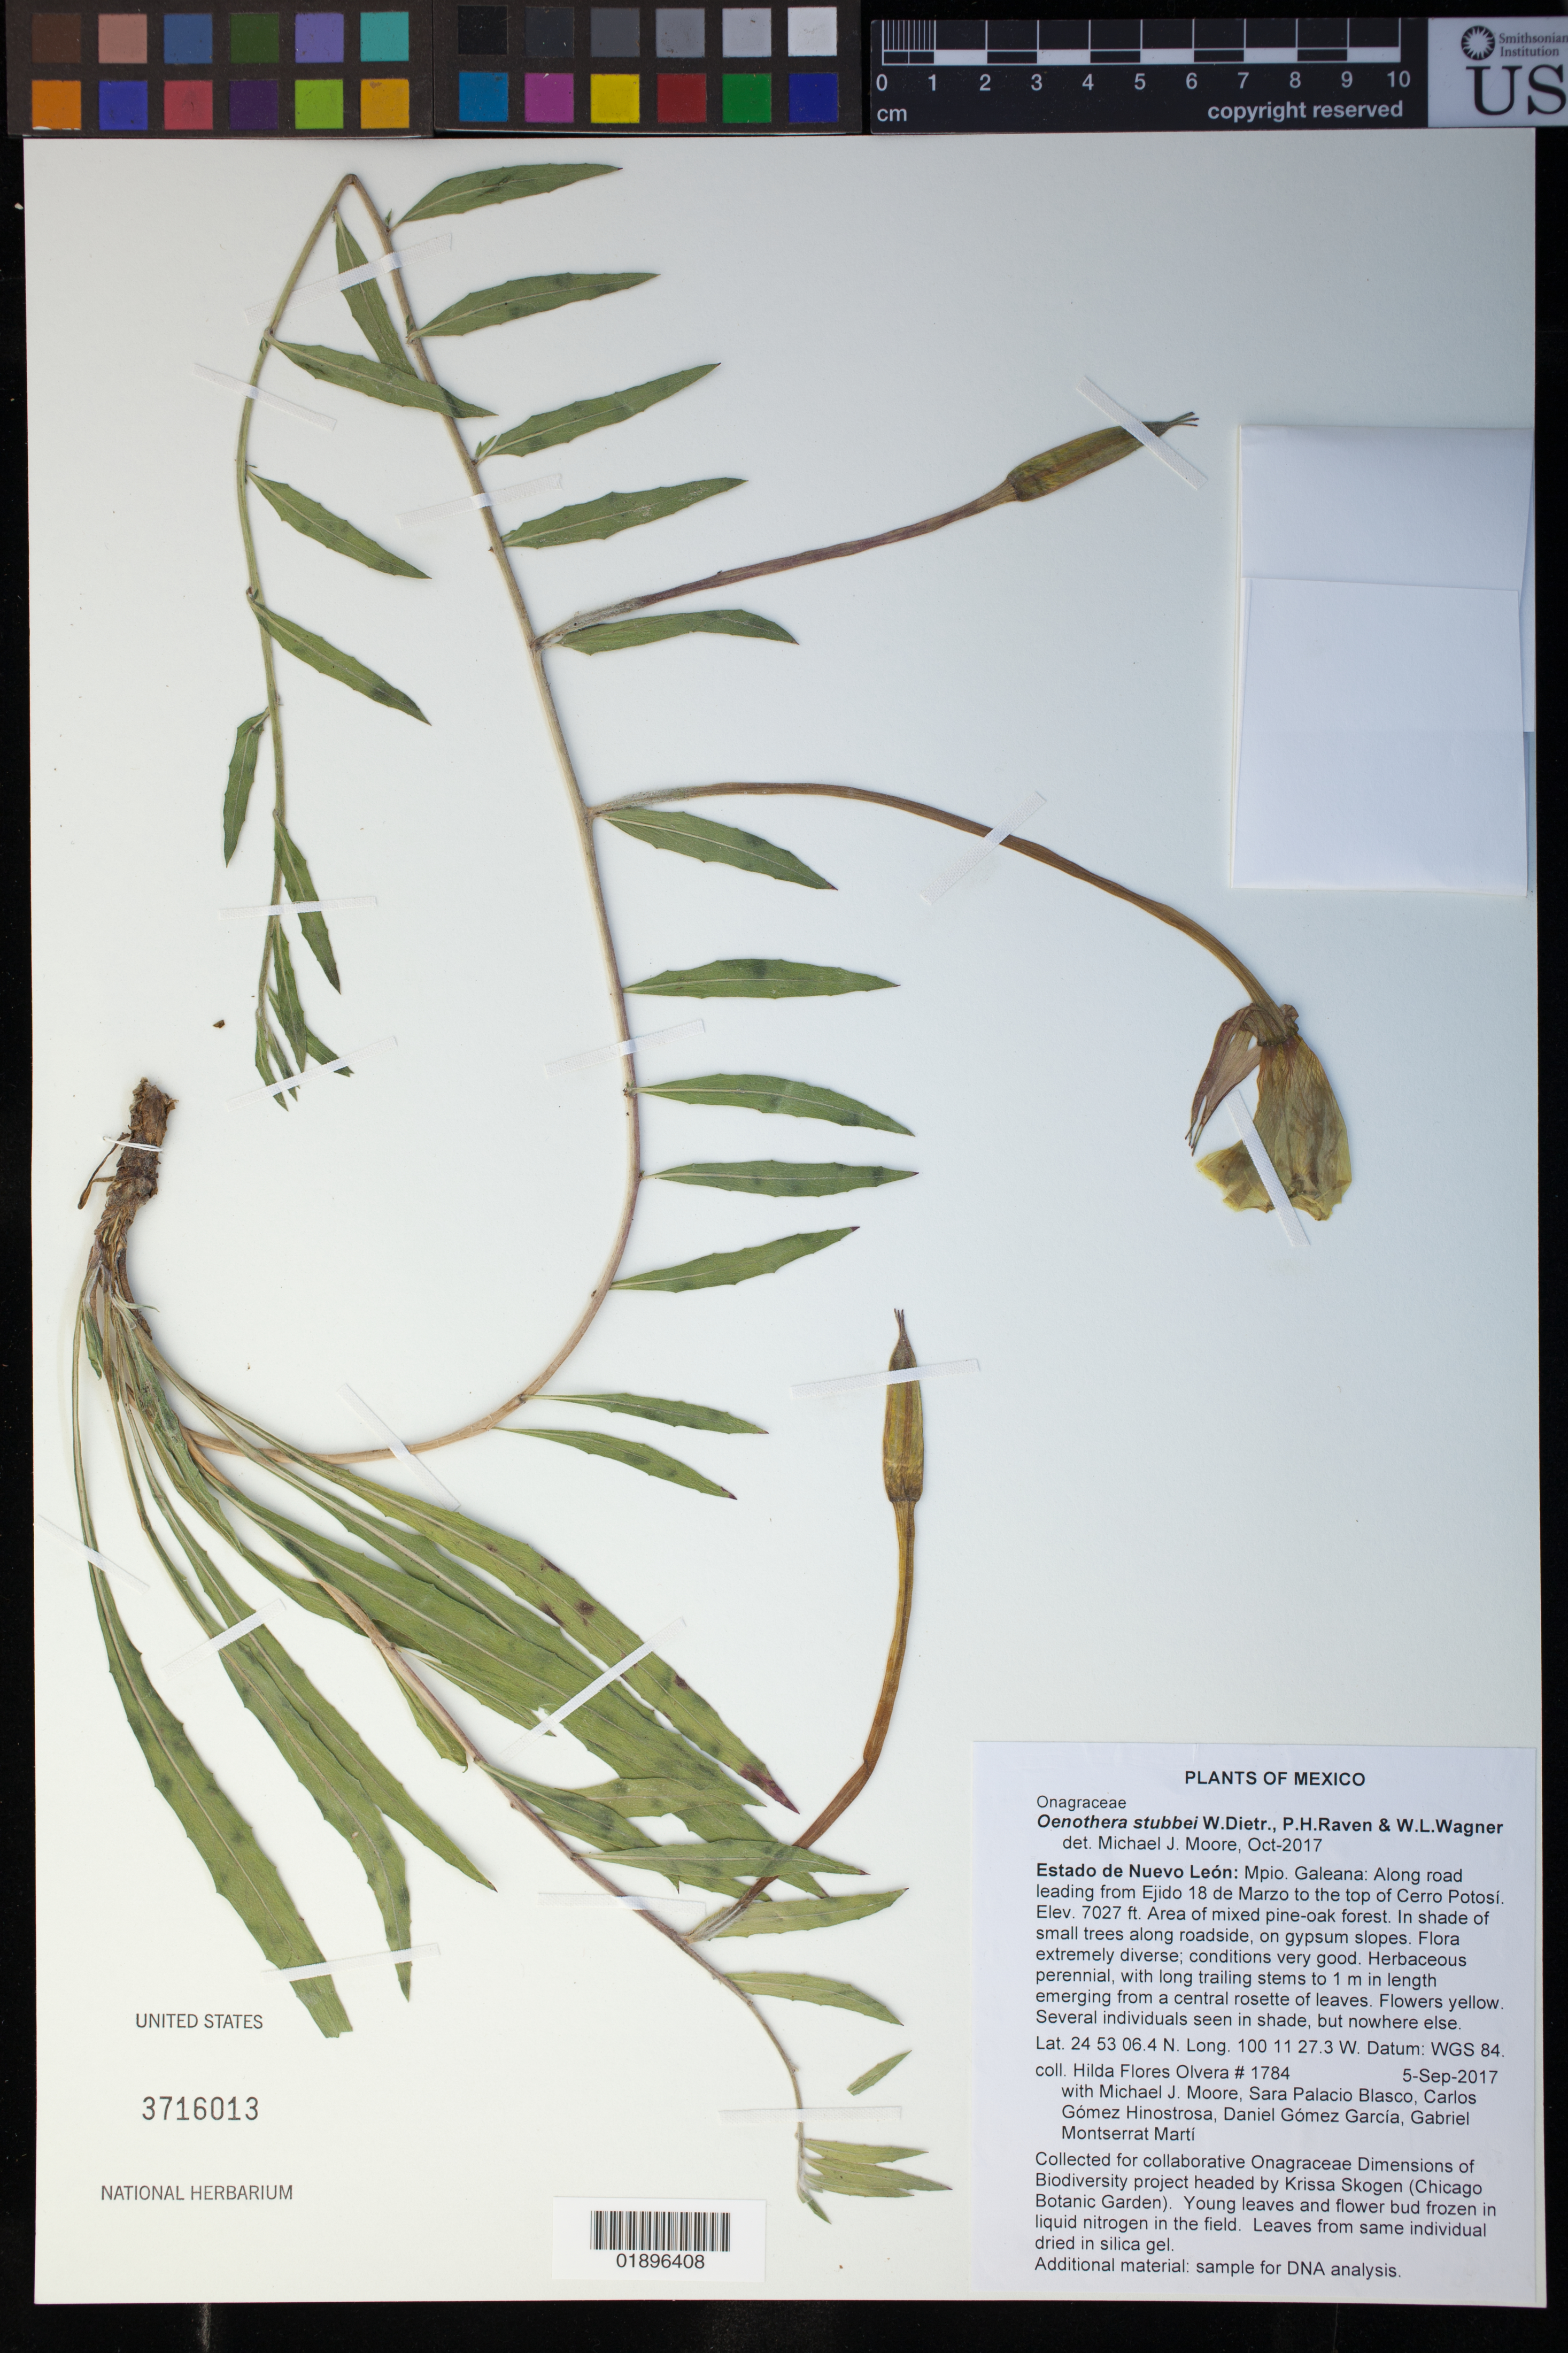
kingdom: Plantae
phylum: Tracheophyta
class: Magnoliopsida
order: Myrtales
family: Onagraceae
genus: Oenothera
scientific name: Oenothera stubbei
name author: W. Dietr. et al.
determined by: Moore, M. J., Associate Professor (OC), Oberlin College (UNITED STATES)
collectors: H. Flores Olvera, M. J. Moore, S. Palacio Blasco, C. Gómez Hinostrosa, D. Gomez Garcia & G. Montserrat Marti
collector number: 1784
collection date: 2017-09-05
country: Mexico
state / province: Nuevo León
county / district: Galeana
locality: Along road leading from Ejido 18 de Marzo to the top of Cerro Potosi.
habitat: Area of mixed pine-oak forest. In shade of small trees along roadside, on gypsum slopes. Flora extremely diverse; conditions very good.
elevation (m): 2142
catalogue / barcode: US 3716013